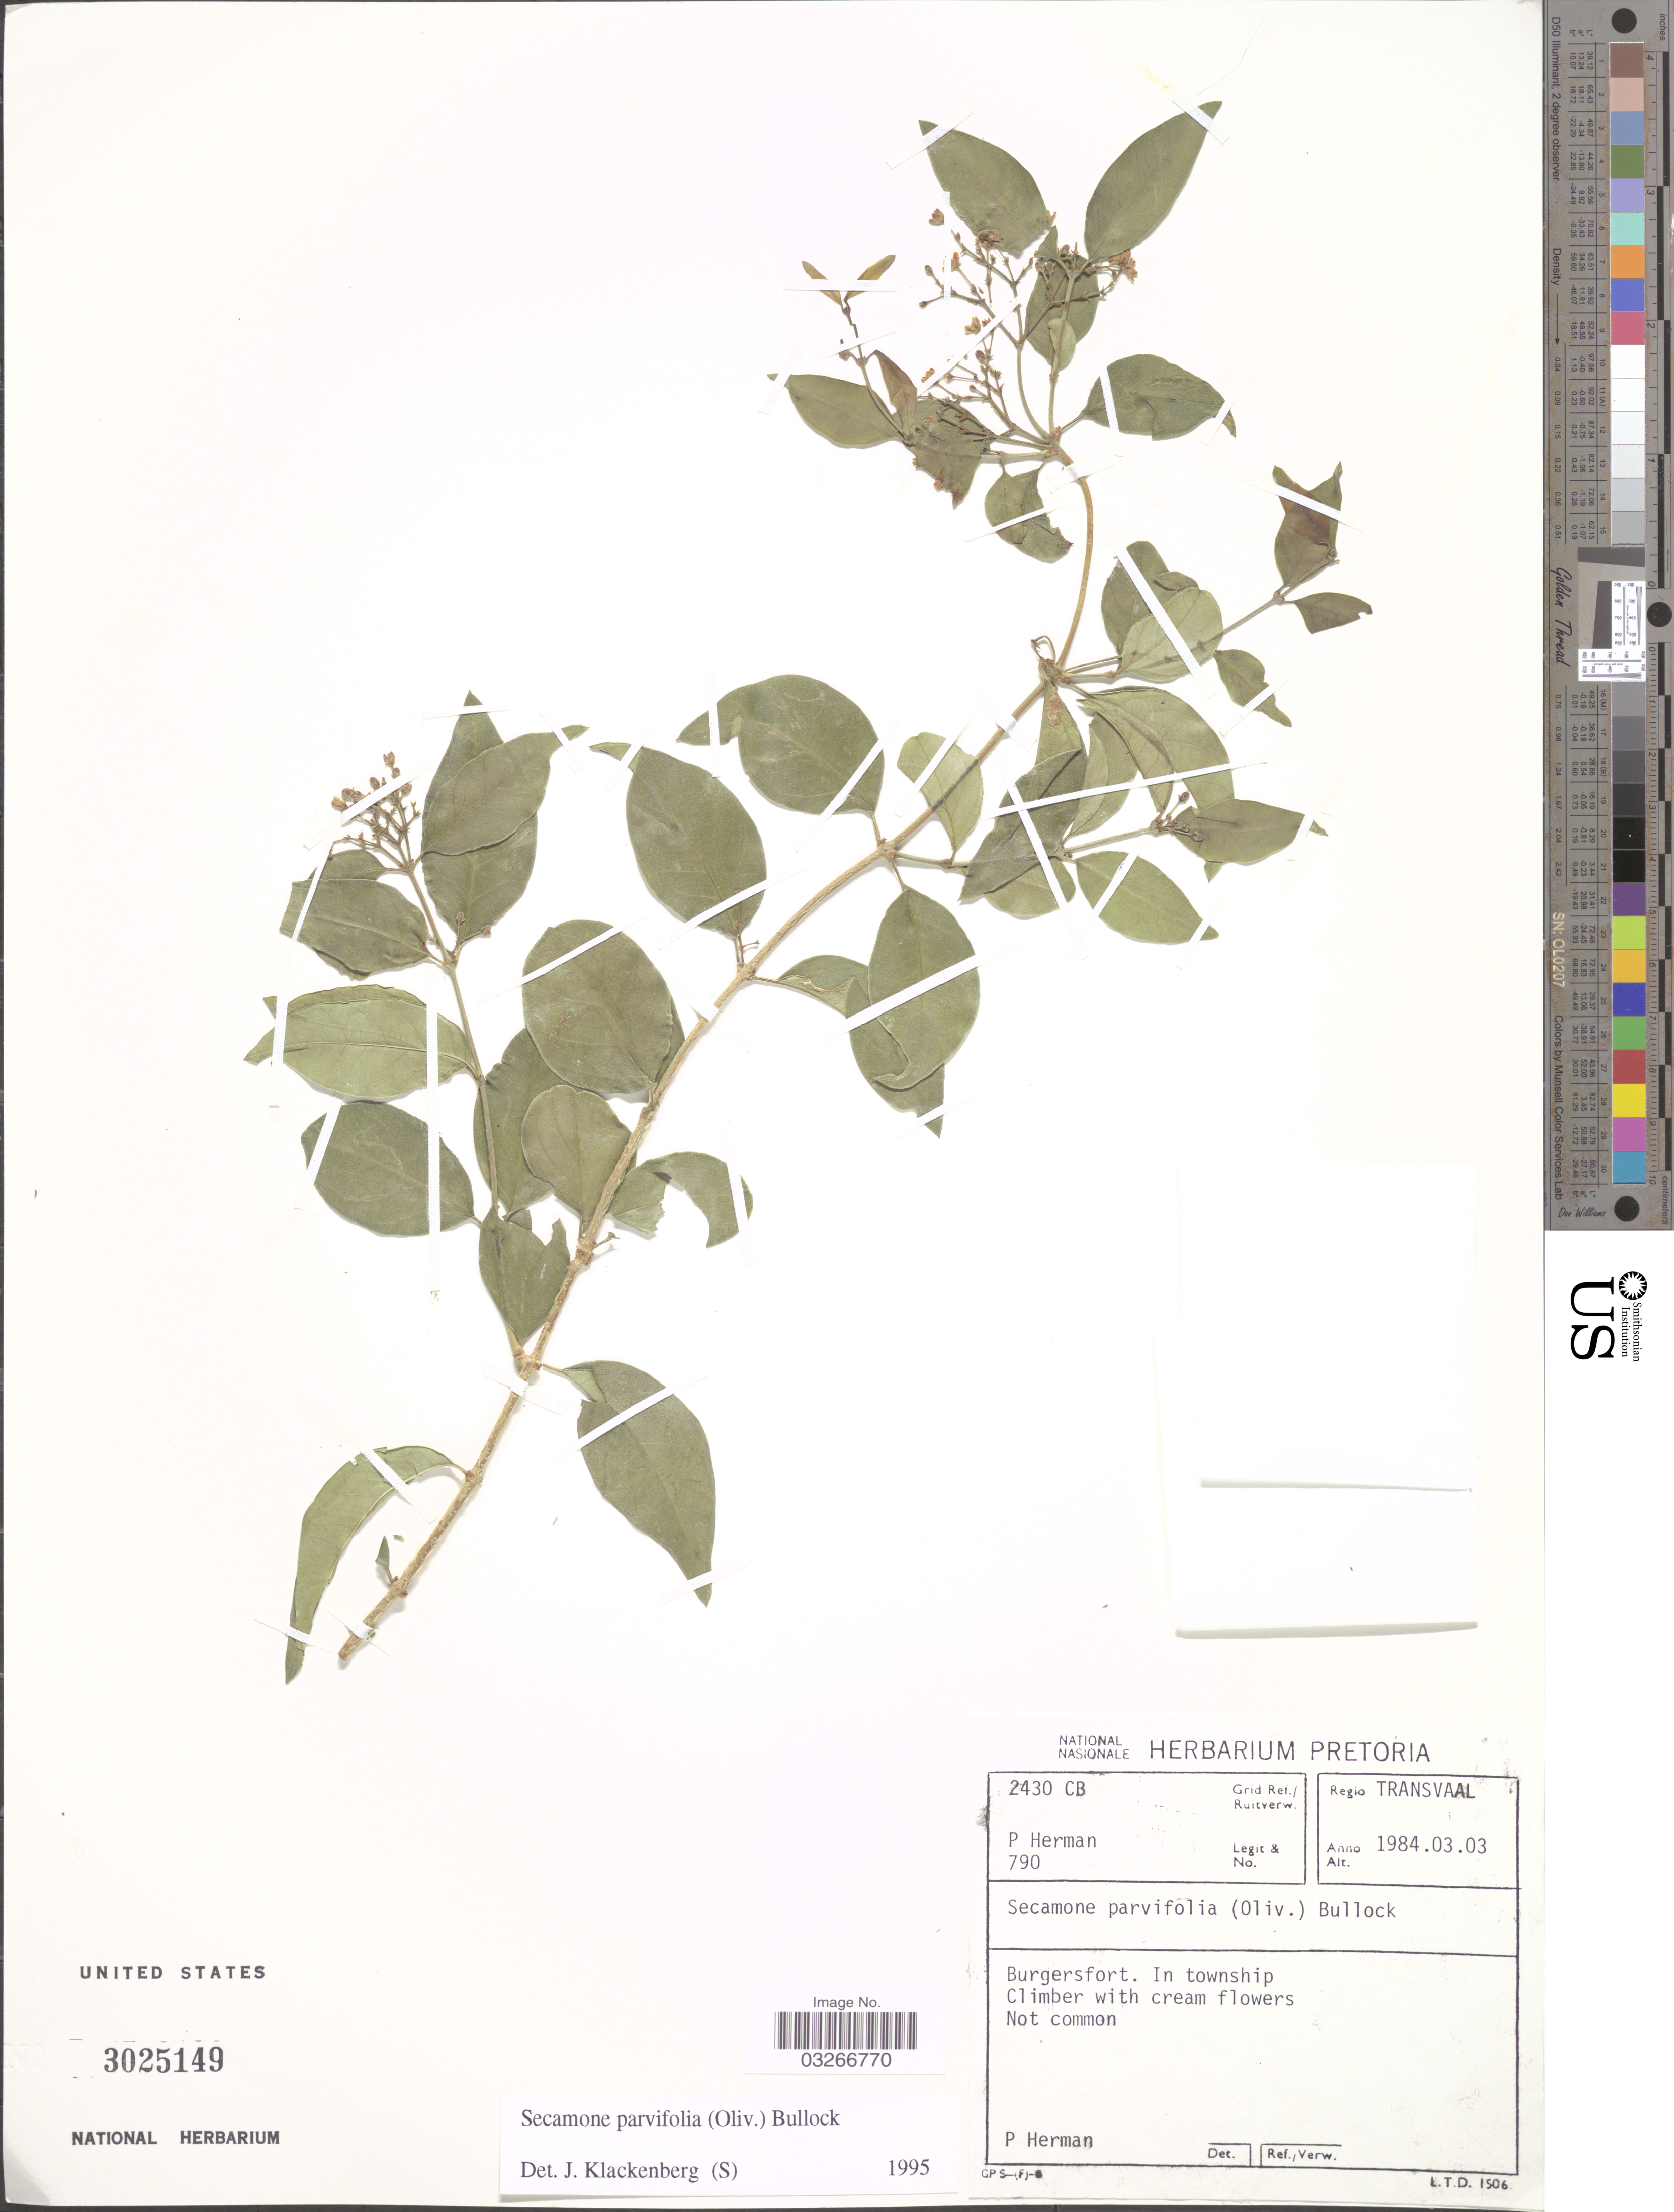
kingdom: Plantae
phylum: Tracheophyta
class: Magnoliopsida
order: Gentianales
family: Apocynaceae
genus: Secamone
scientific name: Secamone parvifolia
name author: Bullock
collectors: P. Herman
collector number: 790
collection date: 1984-03-03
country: South Africa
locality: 2430 CB Grid Ref./Ruitverw., Regio Transvaal, Burgersfort. In township.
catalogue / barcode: US 3025149